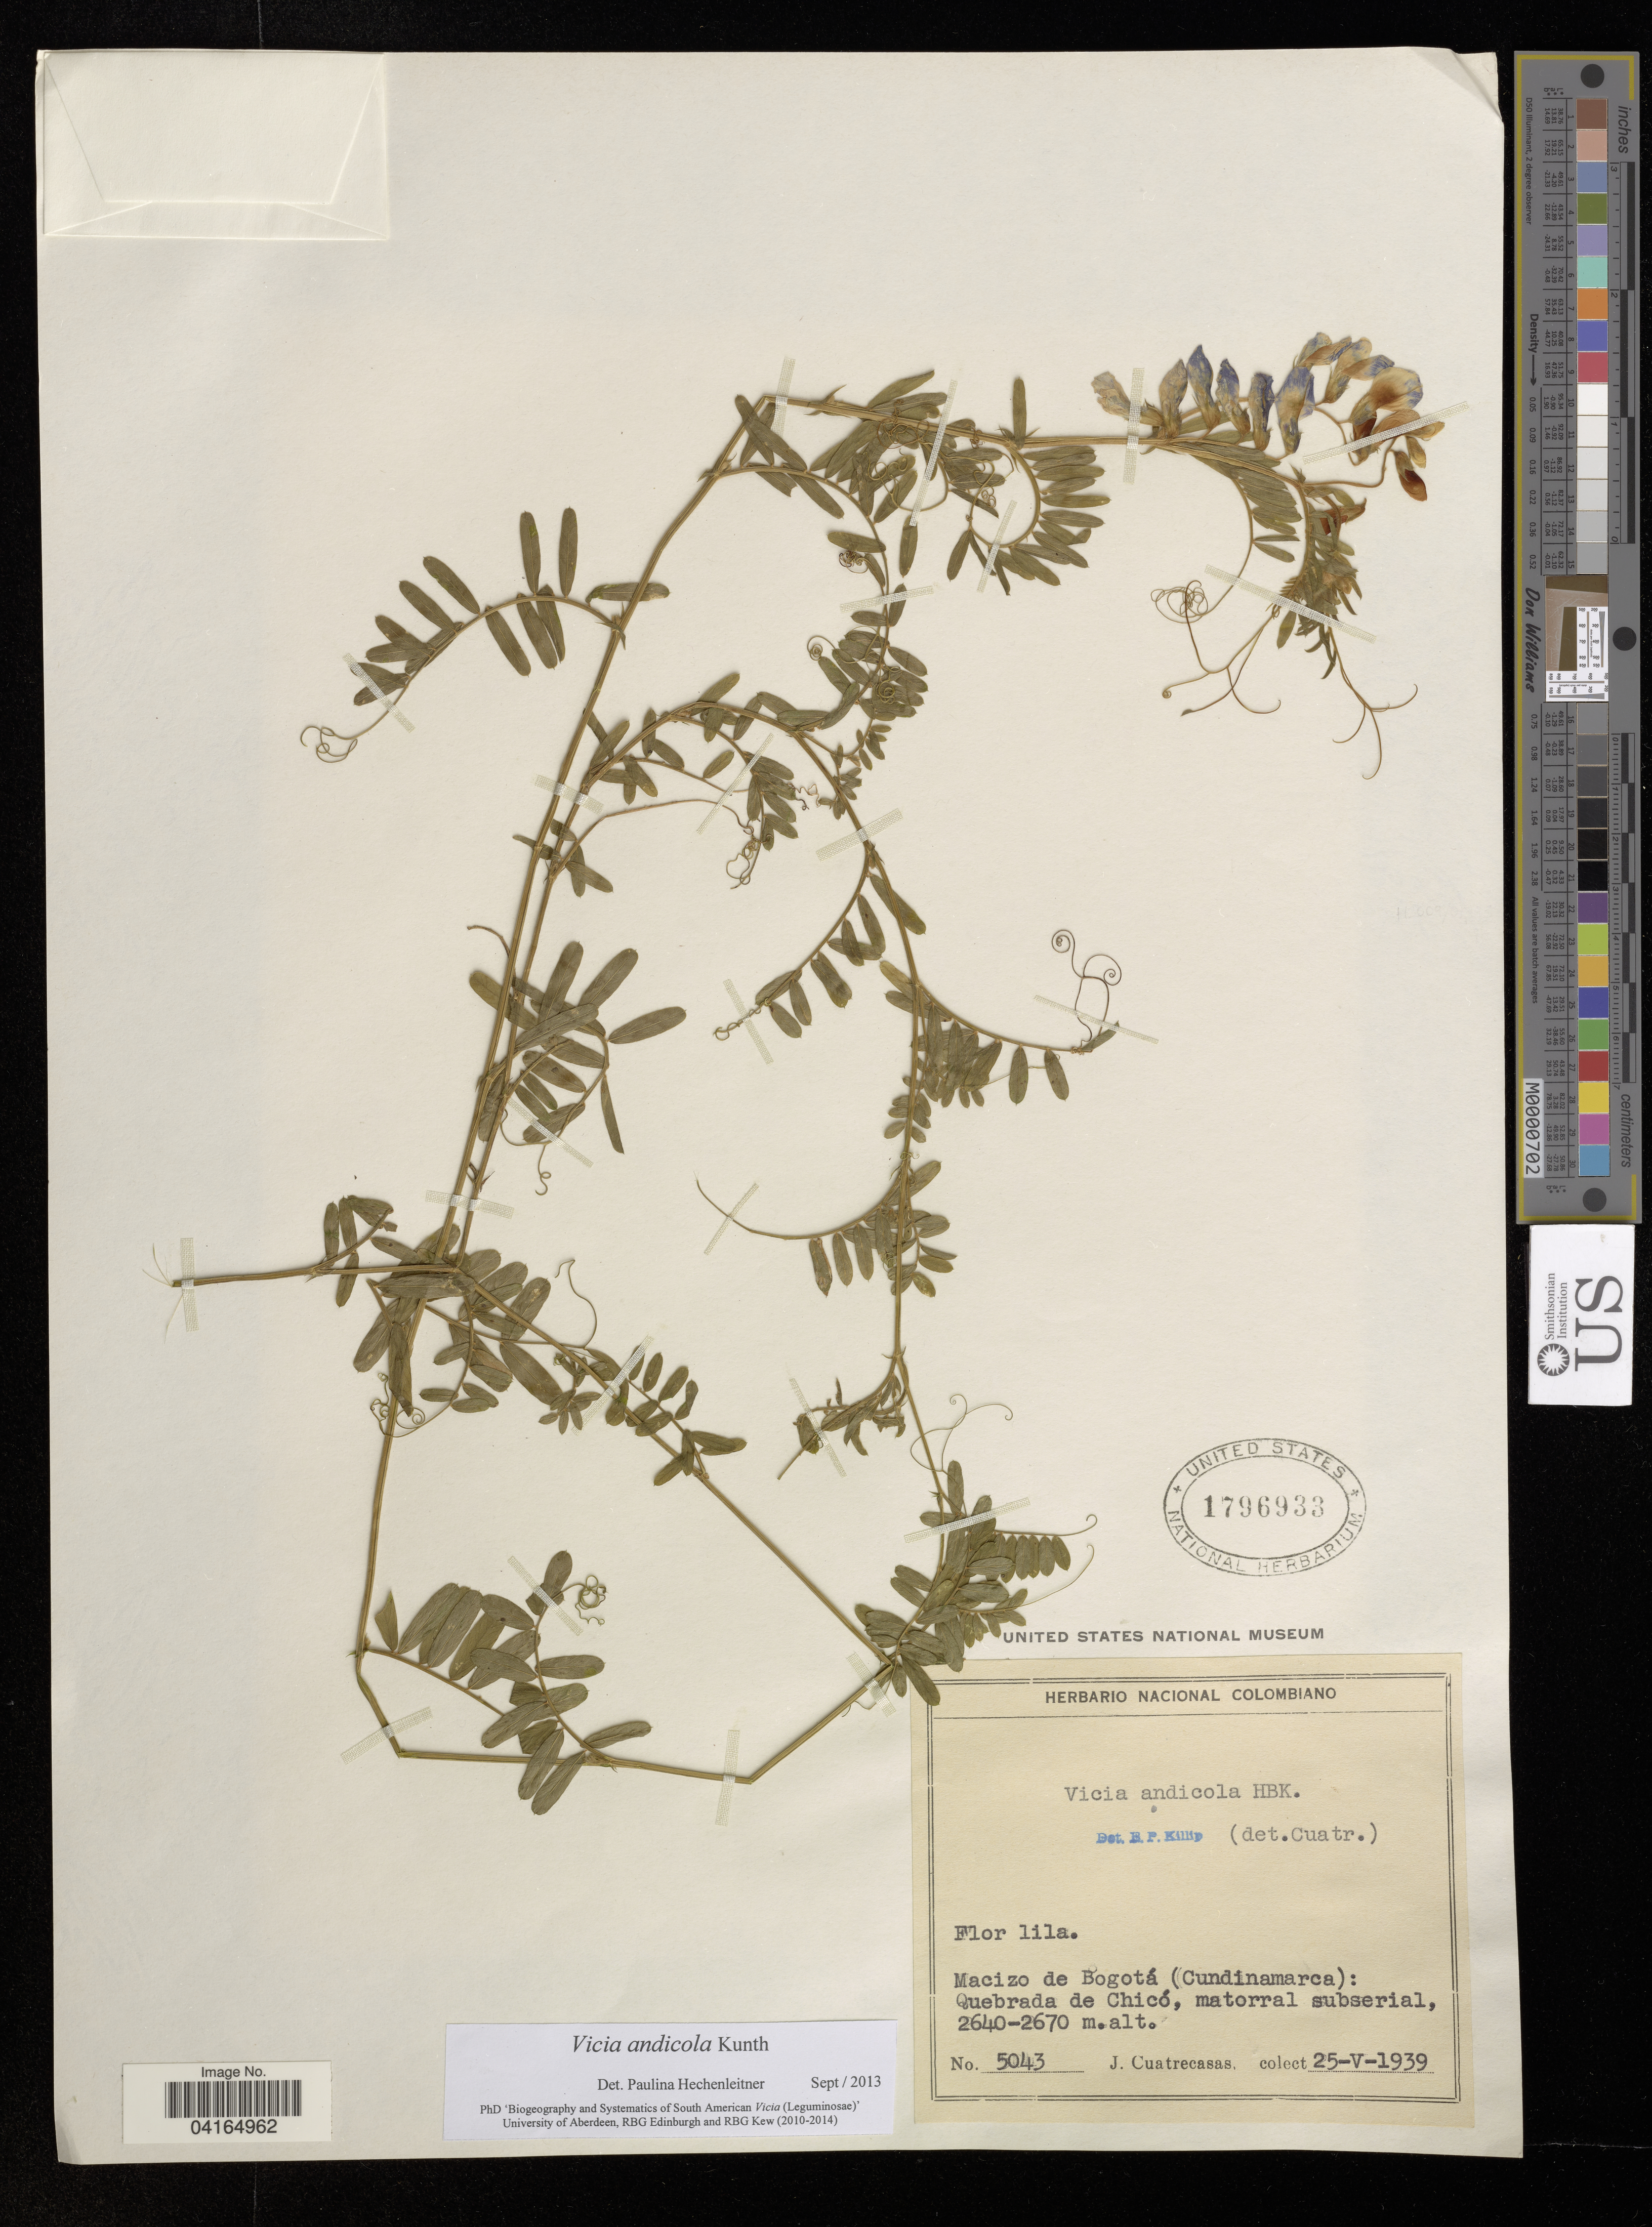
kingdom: Plantae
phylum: Tracheophyta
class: Magnoliopsida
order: Fabales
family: Fabaceae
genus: Vicia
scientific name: Vicia andicola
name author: Kunth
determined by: Hechenleitner, Paulina, RBG Edinburgh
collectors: J. Cuatrecasas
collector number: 5043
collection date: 1939-05-25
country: Colombia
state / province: Cundinamarca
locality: Macizo de Bogotá: Quebrada de Chicó.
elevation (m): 2640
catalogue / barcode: US 1796933